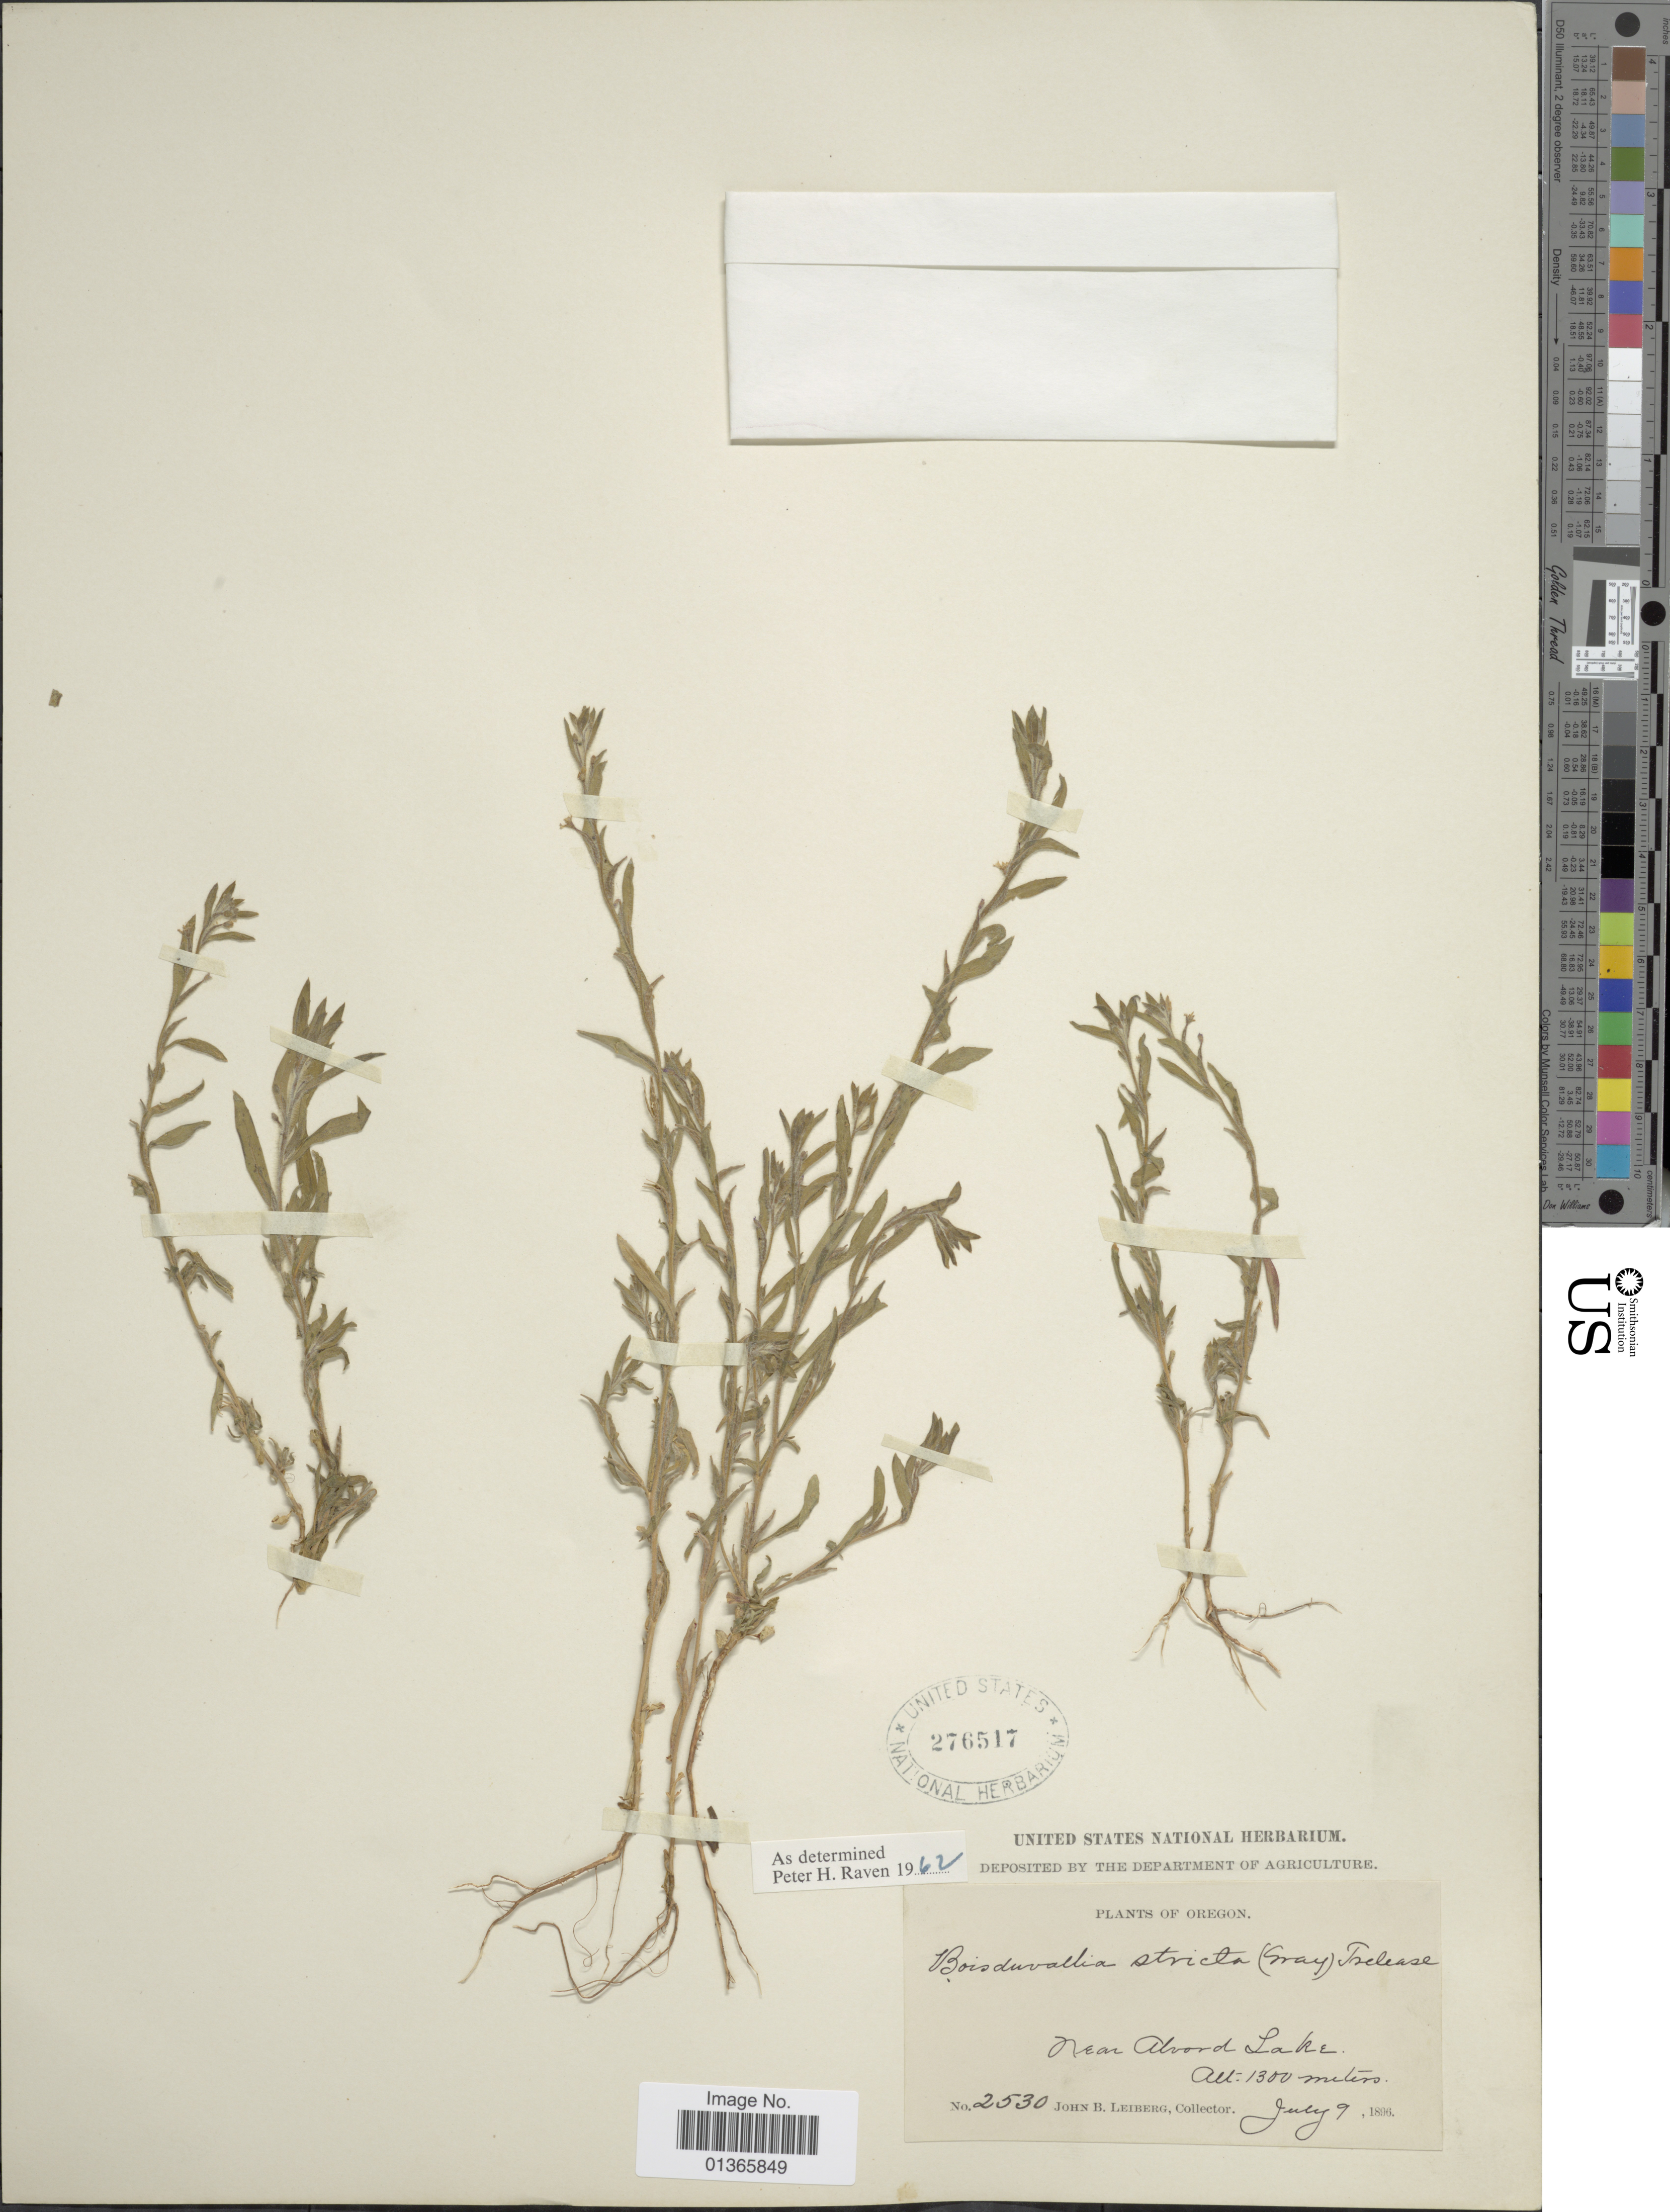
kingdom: Plantae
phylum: Tracheophyta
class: Magnoliopsida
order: Myrtales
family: Onagraceae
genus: Epilobium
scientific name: Epilobium torreyi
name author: (S. Watson) Hoch & P.H. Raven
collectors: J. B. Leiberg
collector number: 2530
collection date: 1896-07-09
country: United States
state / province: Oregon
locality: Near Alvord Lake.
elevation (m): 1300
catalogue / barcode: US 276517